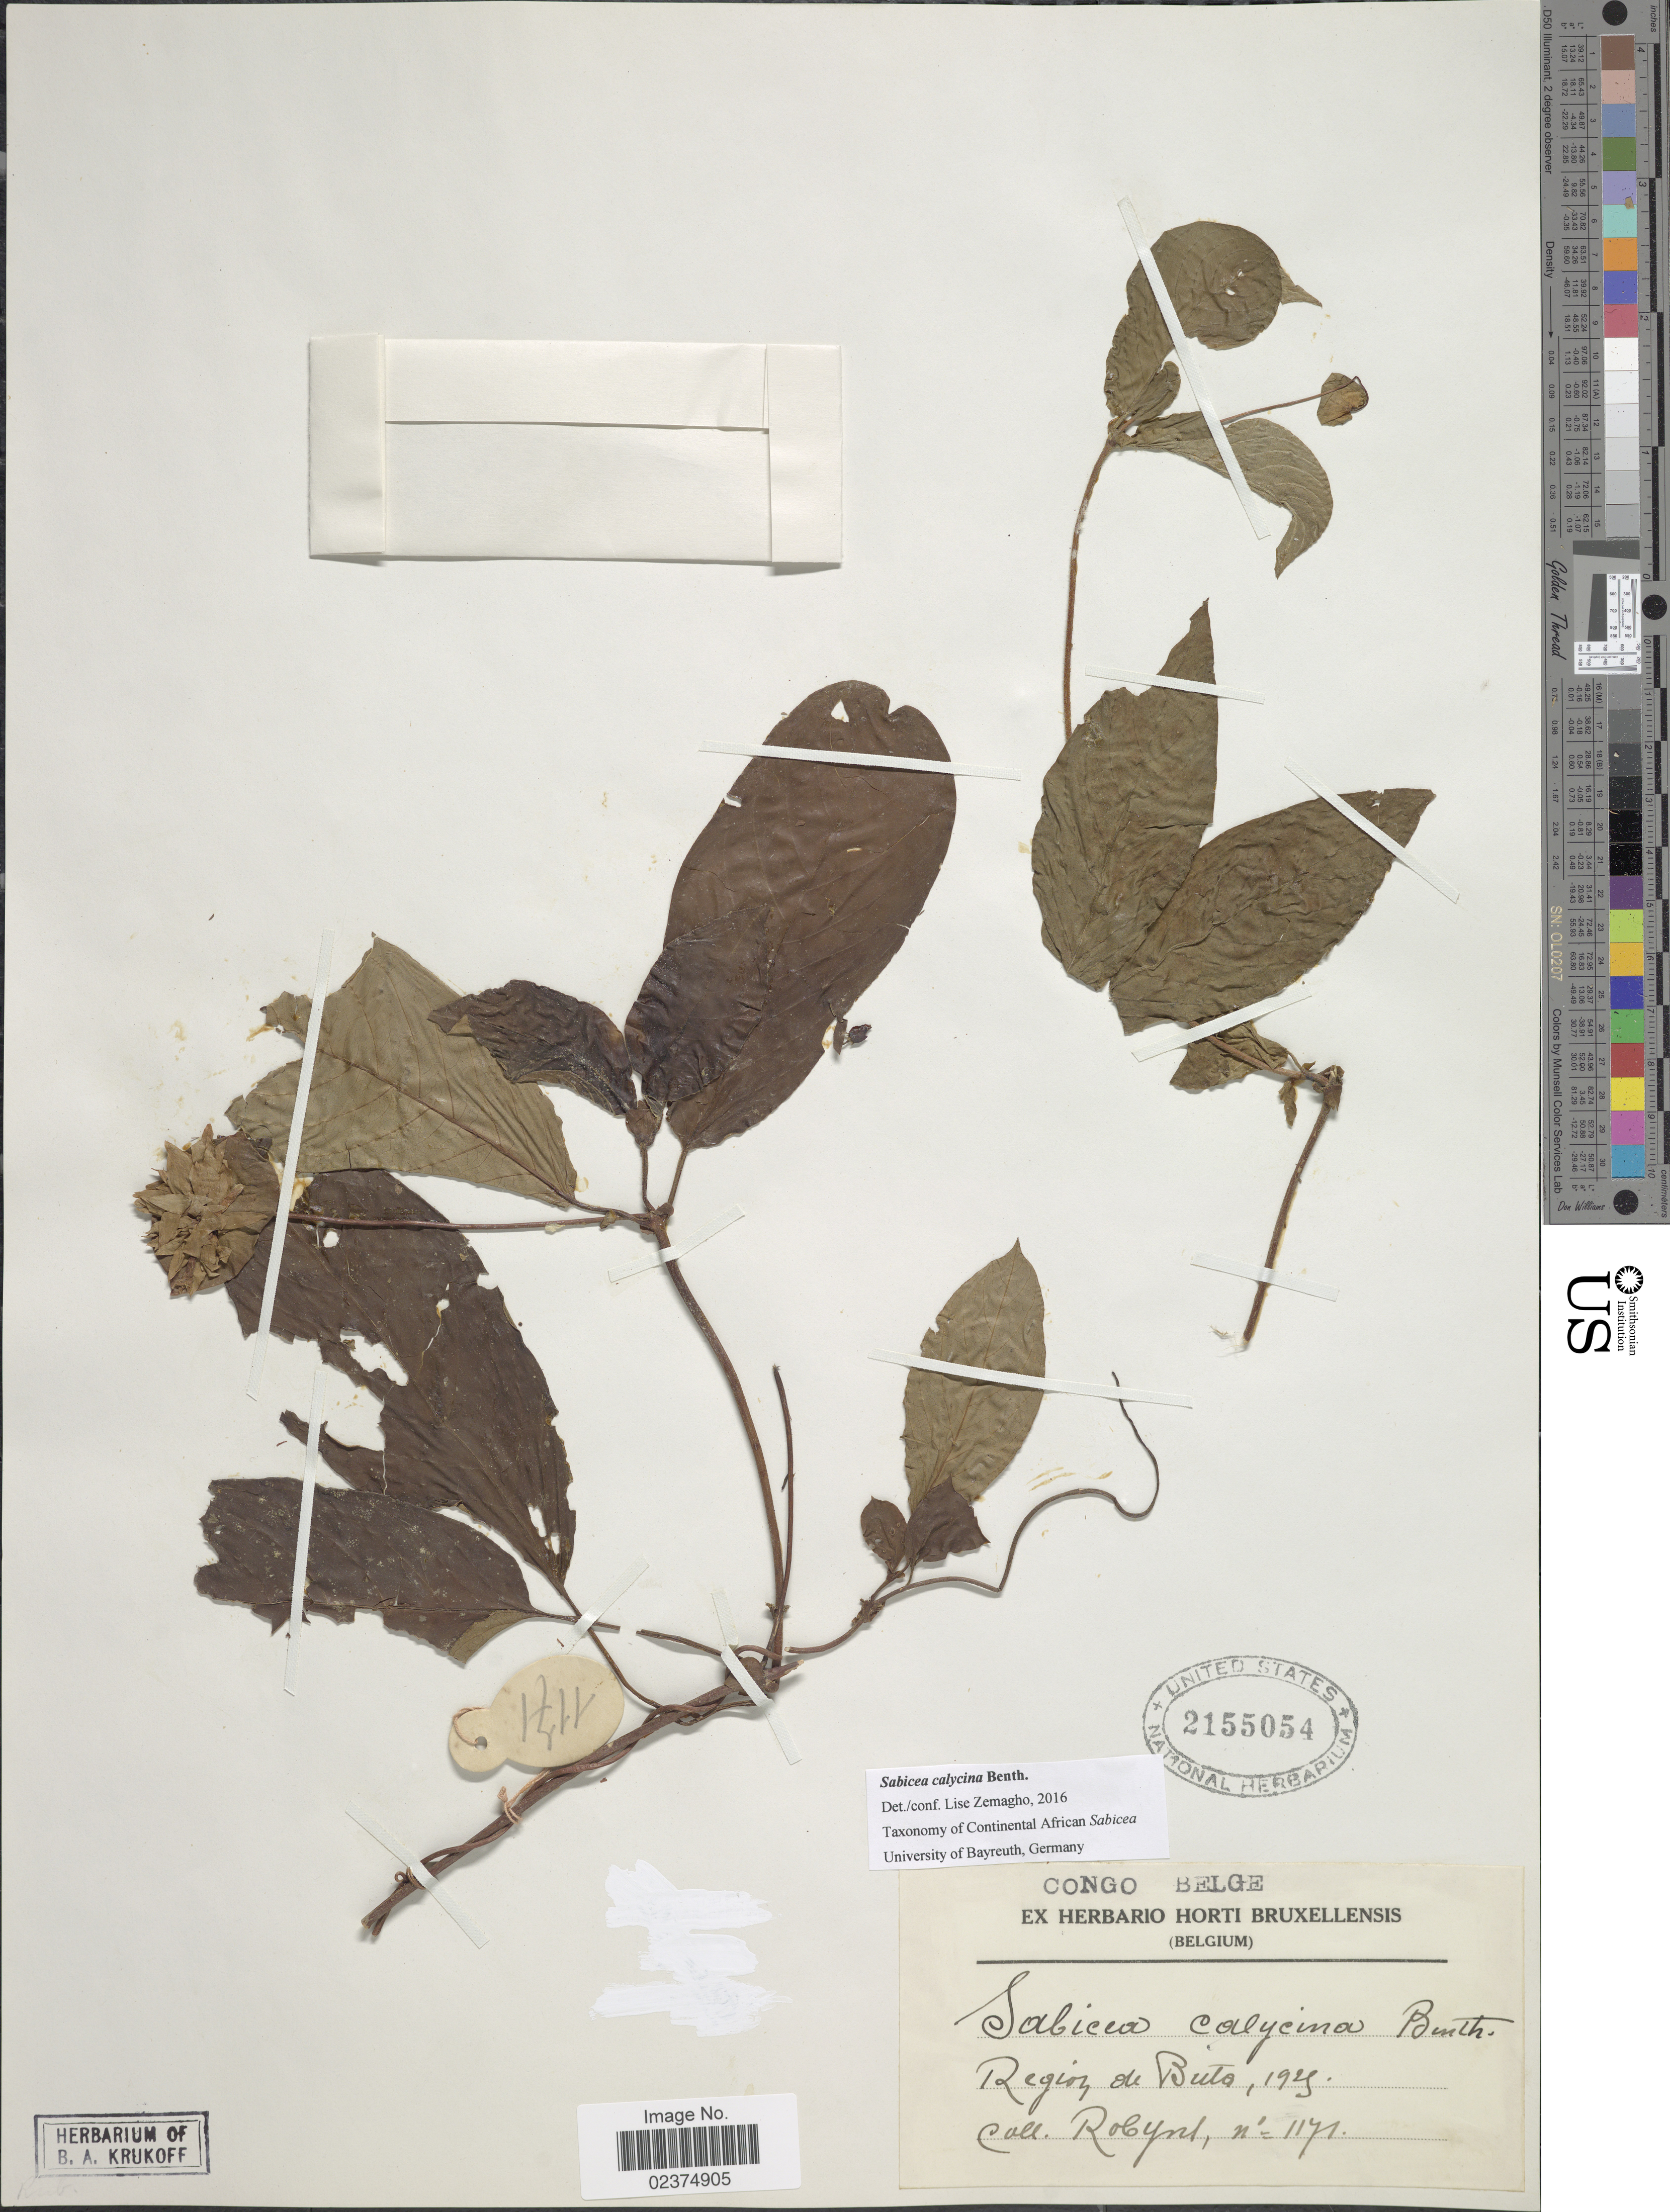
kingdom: Plantae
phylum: Tracheophyta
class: Magnoliopsida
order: Gentianales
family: Rubiaceae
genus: Sabicea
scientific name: Sabicea calycina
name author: Benth.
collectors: -. Robyns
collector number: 1171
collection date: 1929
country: Congo, Democratic Republic of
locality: Conge Belge. Region de Buta.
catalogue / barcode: US 2155054